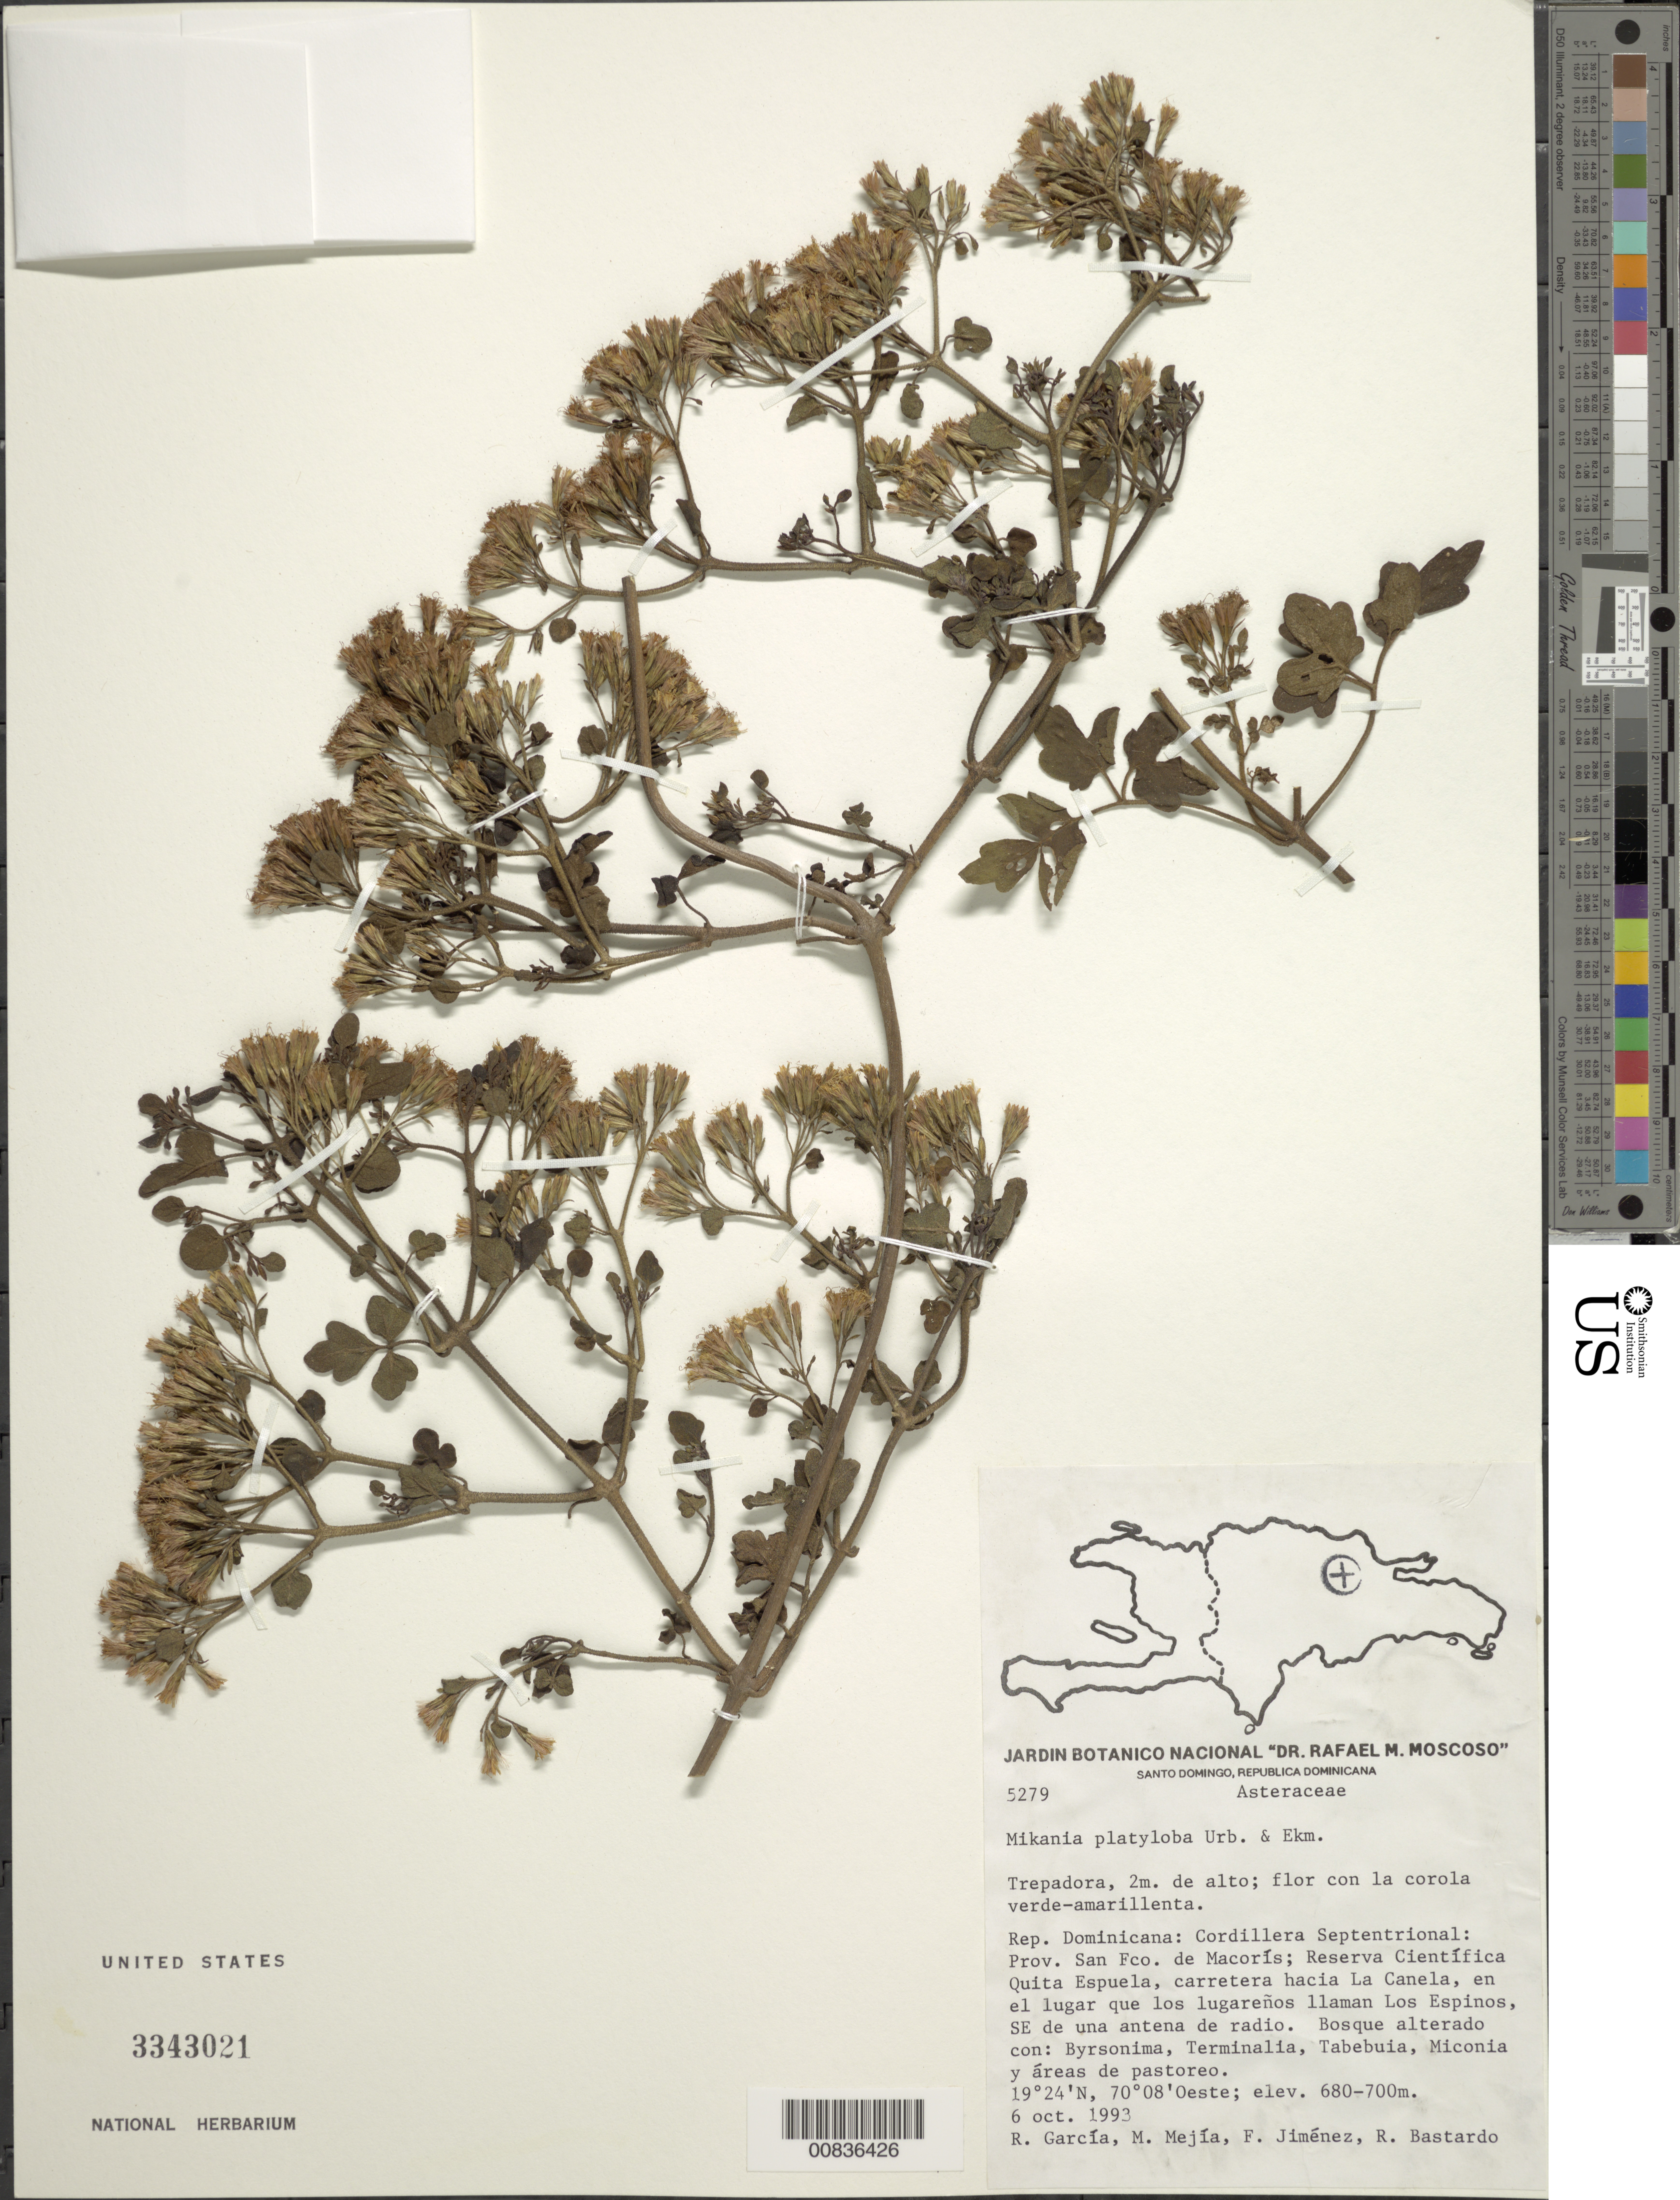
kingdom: Plantae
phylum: Tracheophyta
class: Magnoliopsida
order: Asterales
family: Asteraceae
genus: Mikania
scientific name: Mikania platyloba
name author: Urb. & Ekman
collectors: R. G. García, M. Mejia, F. Jiménez & R. Bastardo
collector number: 5279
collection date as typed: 06 Oct 1993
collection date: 1993-10-06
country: Dominican Republic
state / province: San Pedro de Macoris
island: Hispaniola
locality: Cordillera Septentrional, Reserva Científica Quita Espuela, carretera hacia La Canela, en el lugar que los lugareños llaman Los Espinos, SE de una antena de radio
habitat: Bosque alterado con, Byrosnima, Terminali, Tabebuia, Miconia y áreas de pastoreo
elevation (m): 680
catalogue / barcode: US 3343021